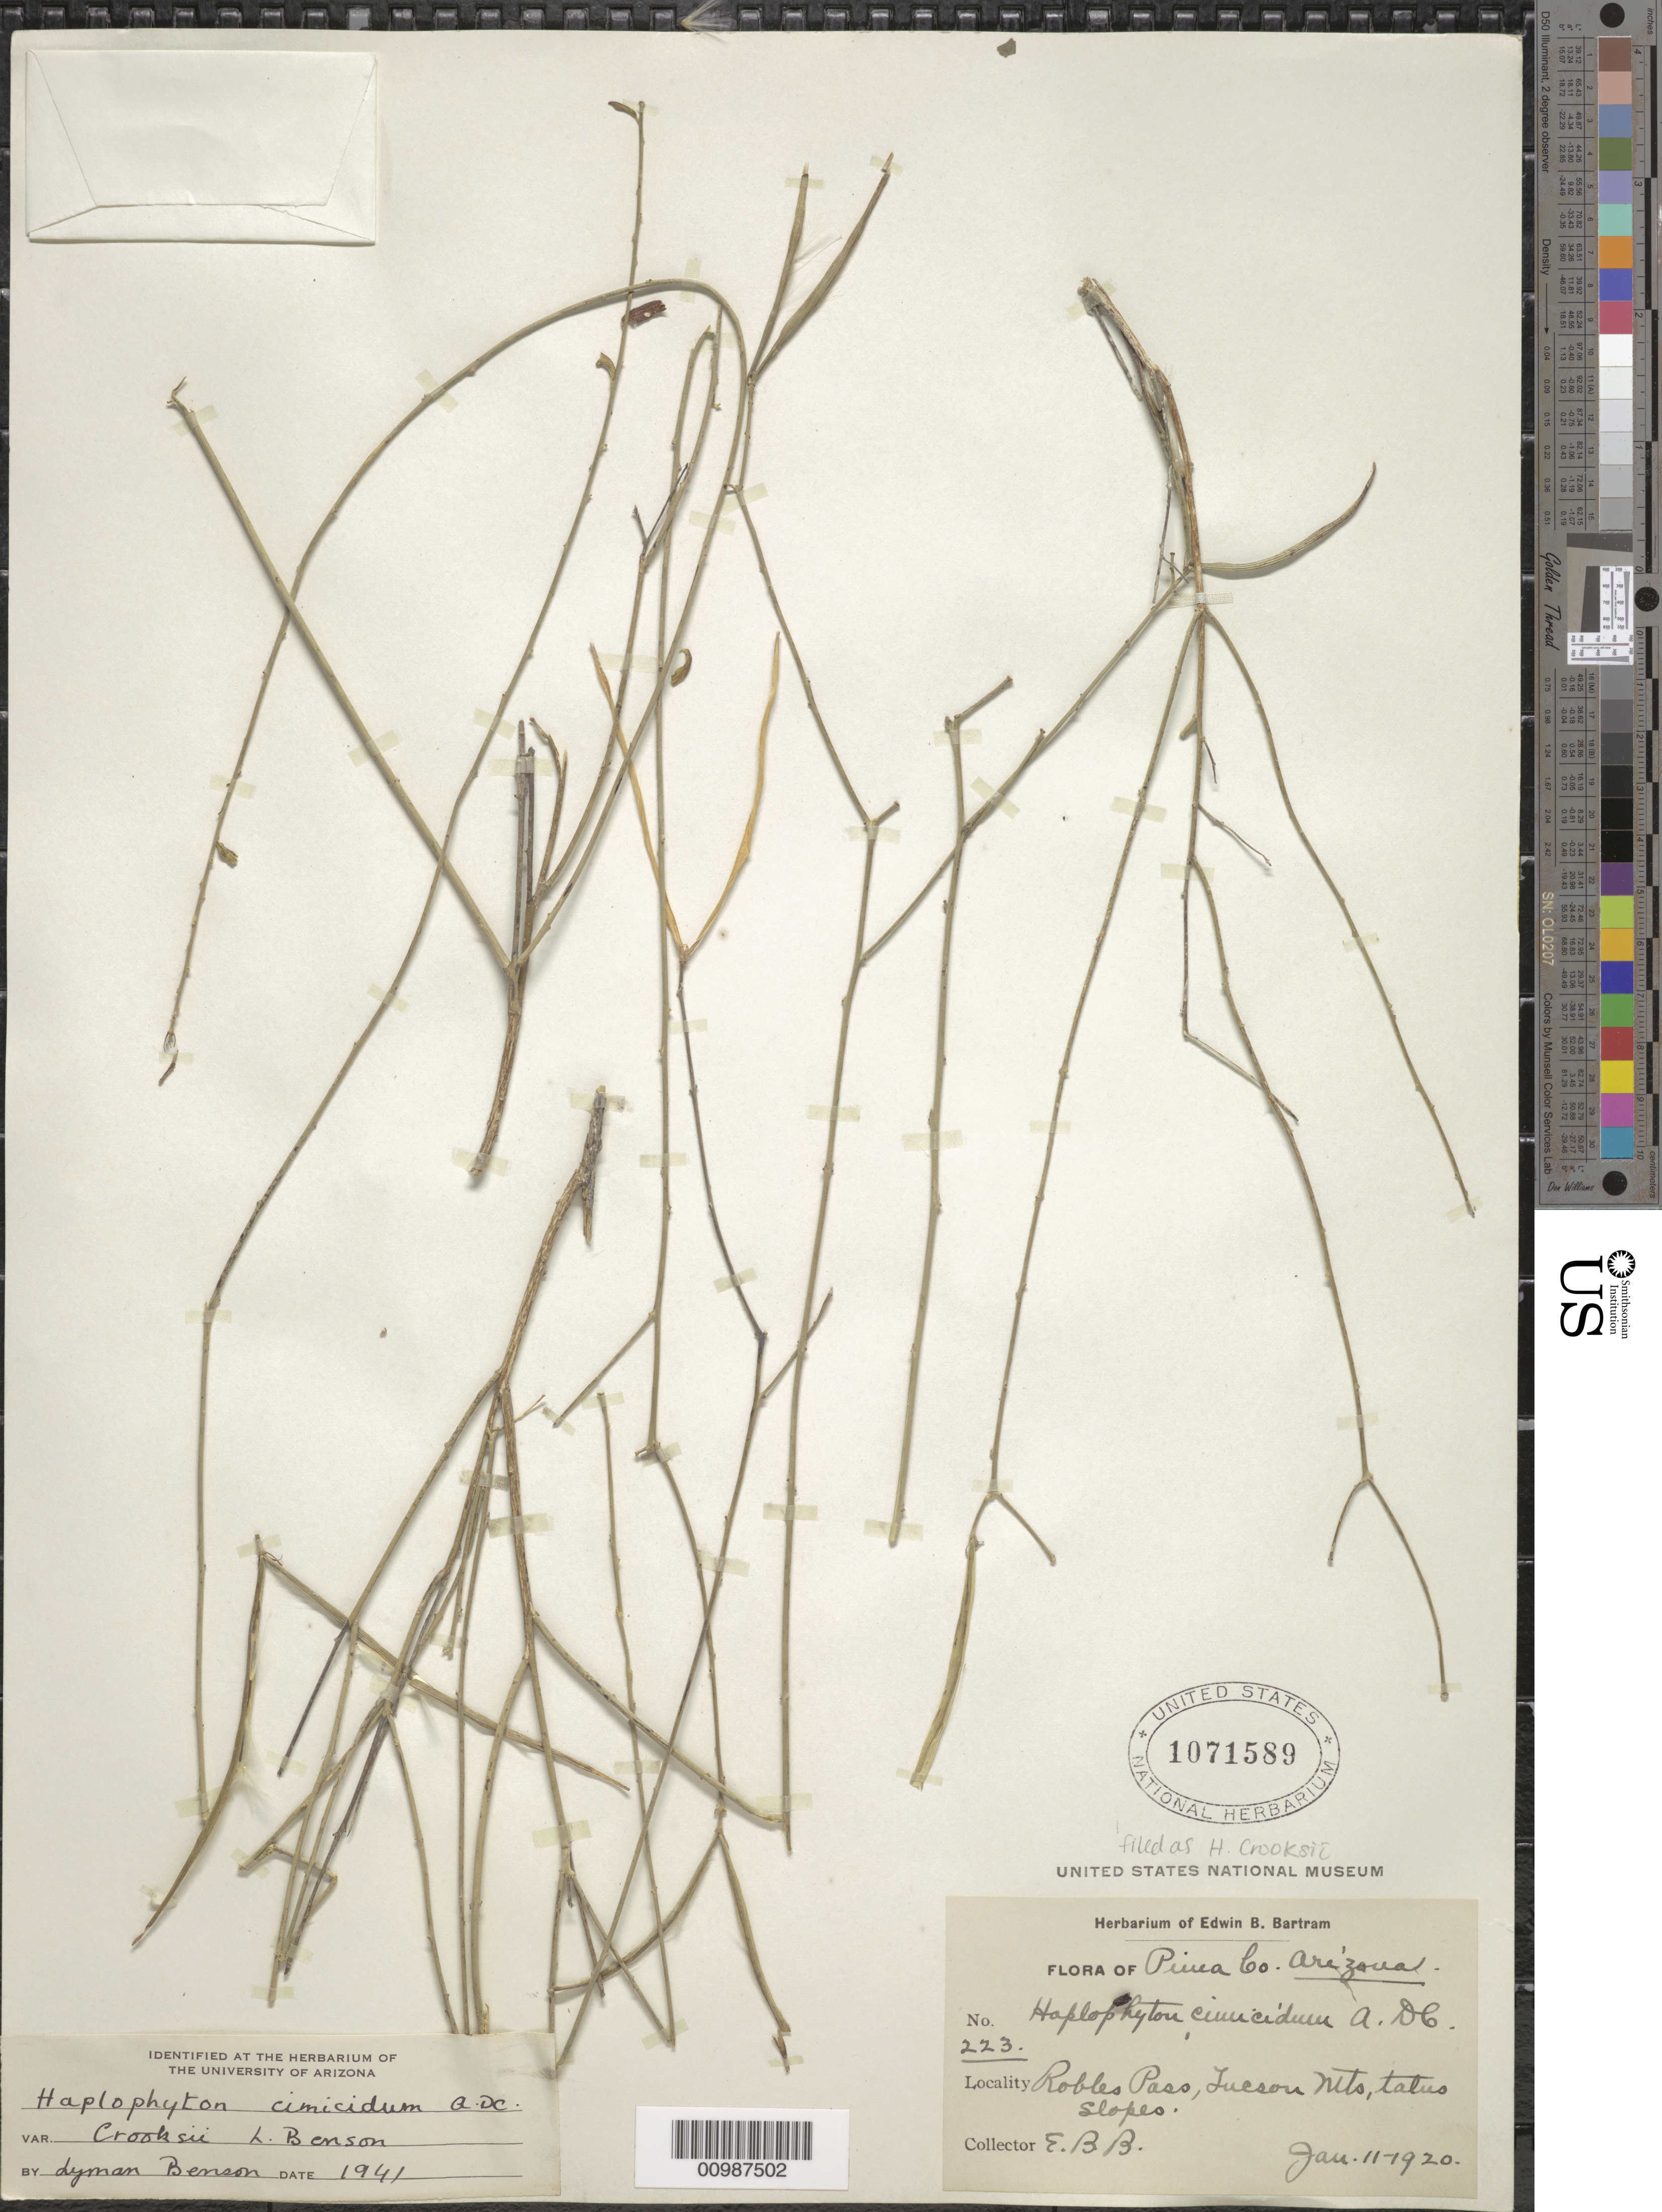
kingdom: Plantae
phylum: Tracheophyta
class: Magnoliopsida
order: Gentianales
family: Apocynaceae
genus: Haplophyton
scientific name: Haplophyton crooksii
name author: (L.D. Benson) L.D. Benson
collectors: E. B. Bartram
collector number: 223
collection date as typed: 11 Jan 1920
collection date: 1920-01-11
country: United States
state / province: Arizona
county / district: Pima]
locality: Robles Pass, Tucson Mountains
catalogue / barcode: US 1071589